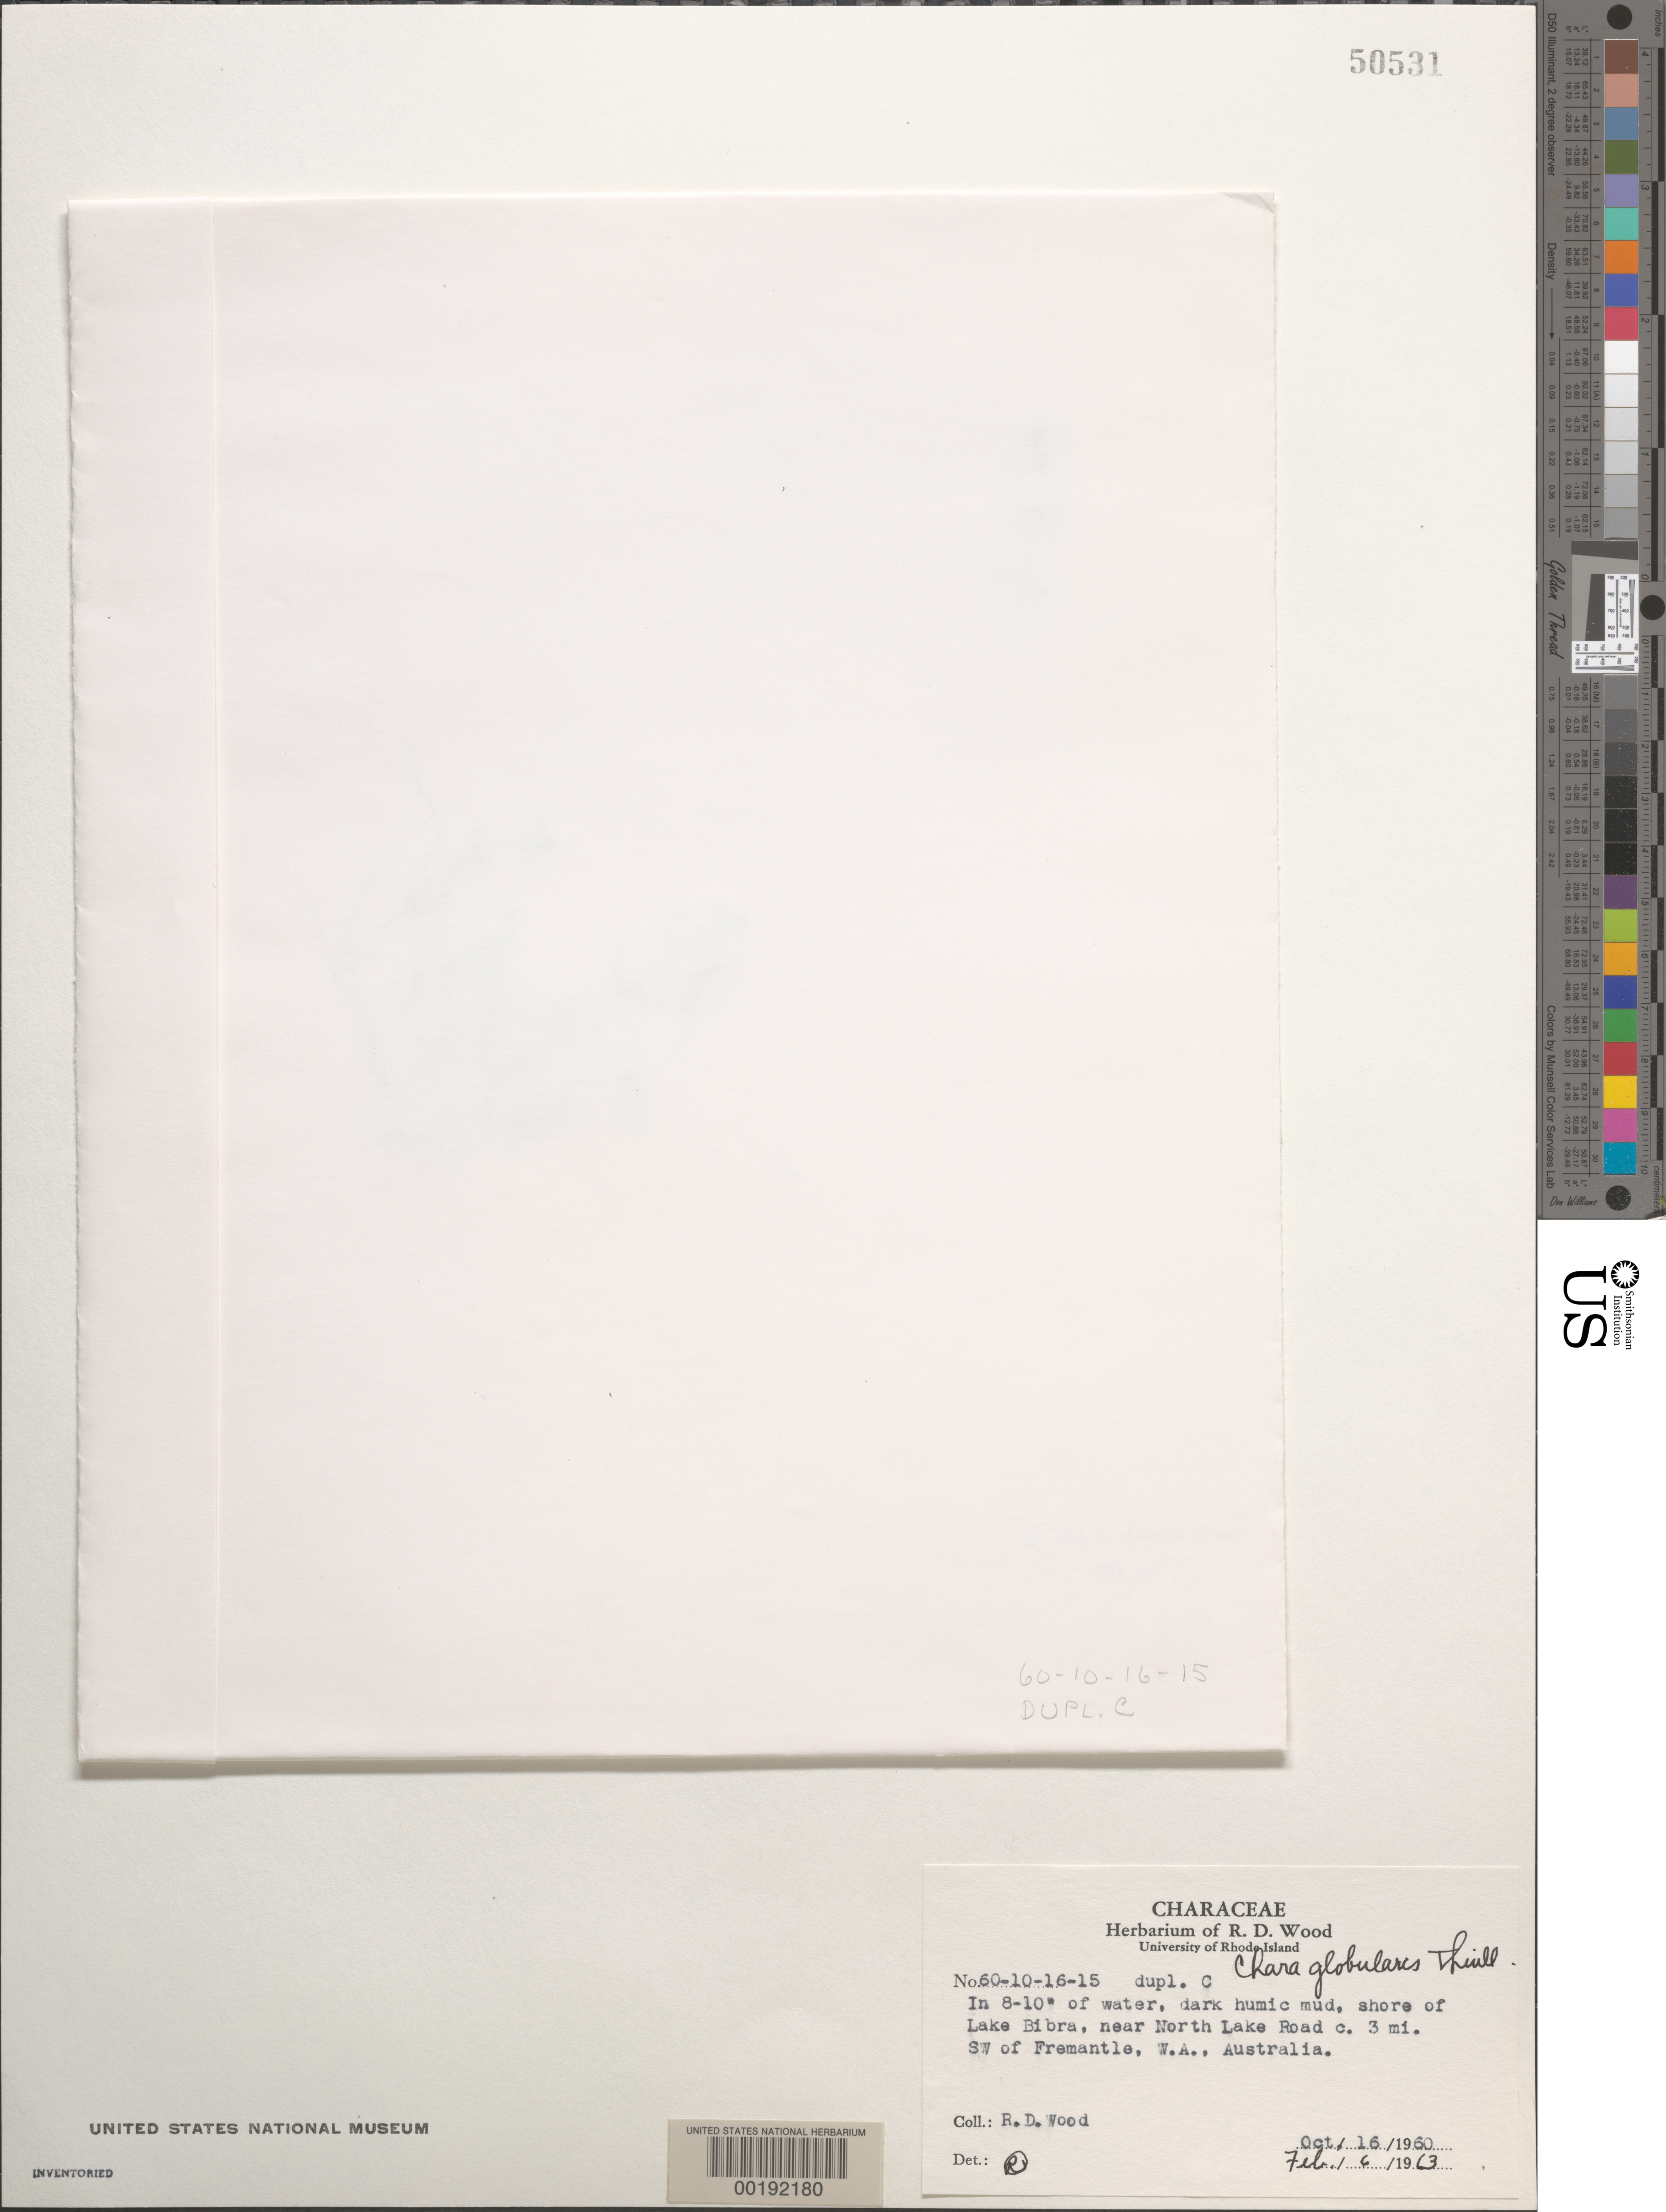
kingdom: Plantae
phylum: Charophyta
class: Charophyceae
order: Charales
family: Characeae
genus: Chara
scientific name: Chara globularis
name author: Thuiller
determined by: Wood, R. D.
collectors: R. Wood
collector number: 60-10-16-15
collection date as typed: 16 Oct 1960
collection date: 1960-10-16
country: Australia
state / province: Western Australia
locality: Lake bibra, near north lake road, ca. 3 miles southwest of fremantle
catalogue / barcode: US 50531